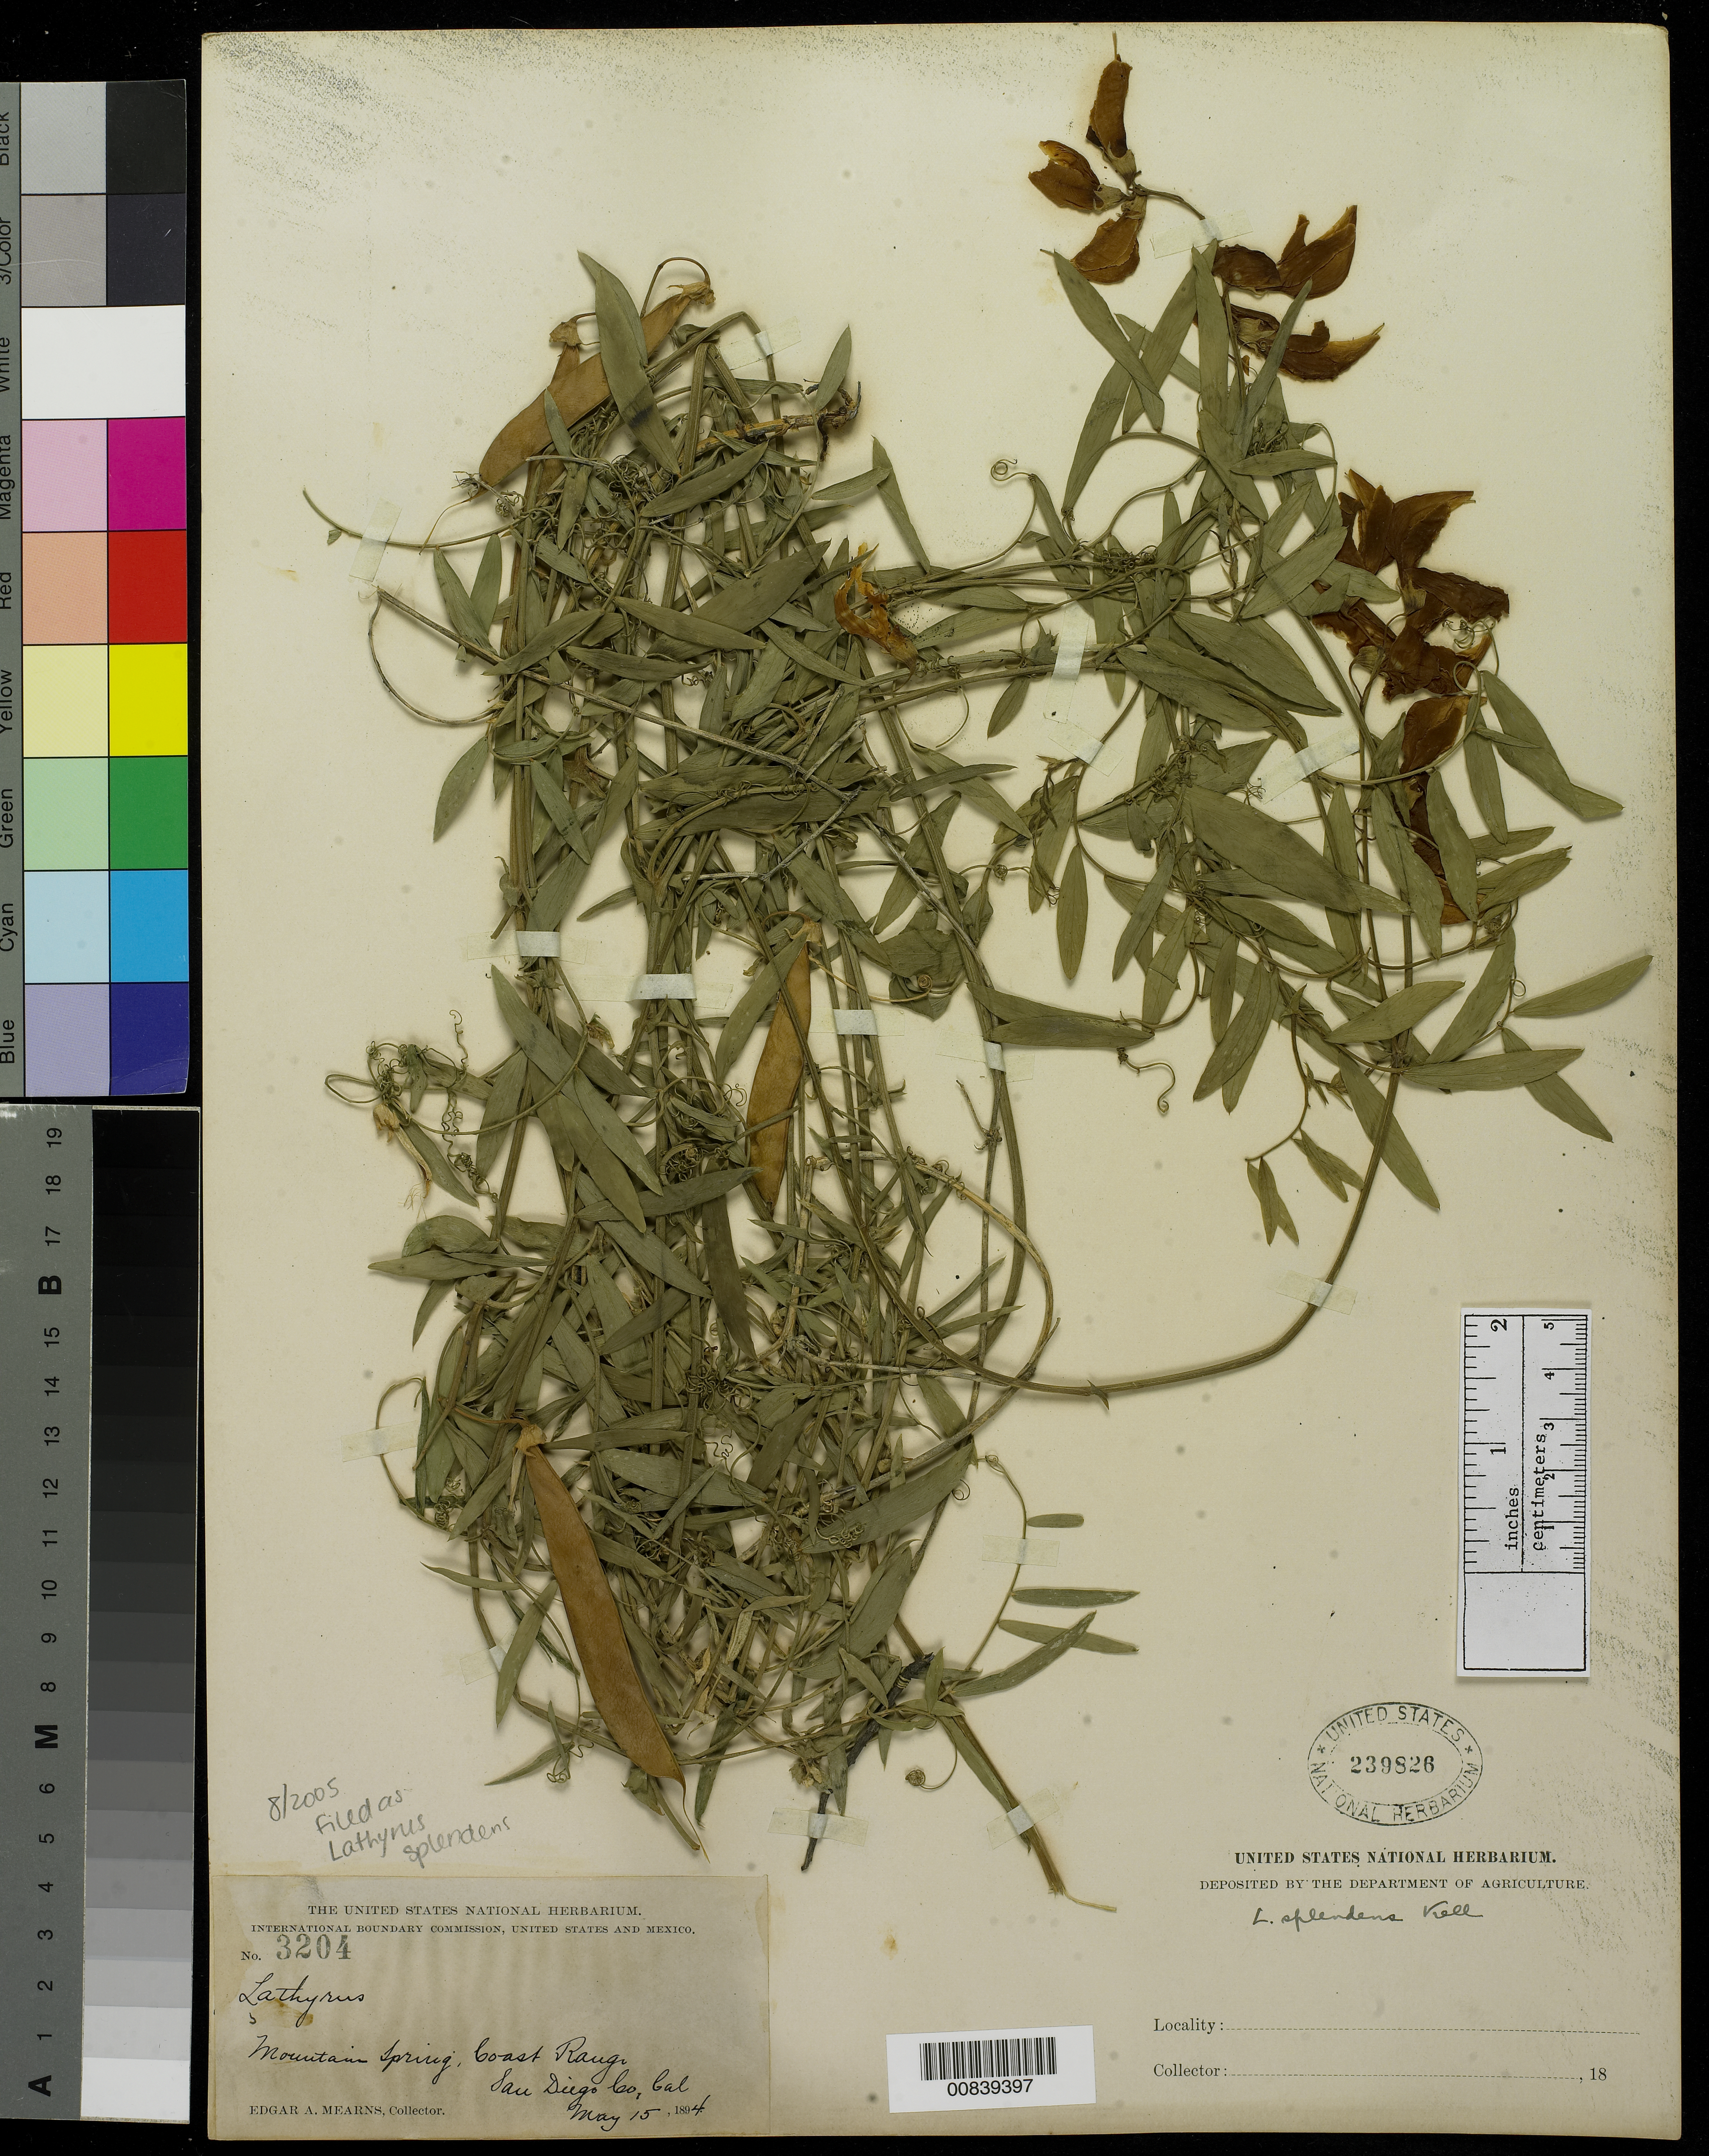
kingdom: Plantae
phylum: Tracheophyta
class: Magnoliopsida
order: Fabales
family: Fabaceae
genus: Lathyrus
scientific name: Lathyrus splendens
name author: Kellogg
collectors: E. A. Mearns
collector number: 3204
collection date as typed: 15 May 1894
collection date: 1894-05-15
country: United States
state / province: California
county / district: San Diego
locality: Mountain Spring, Coast Range, San Diego County, California.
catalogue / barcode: US 239826